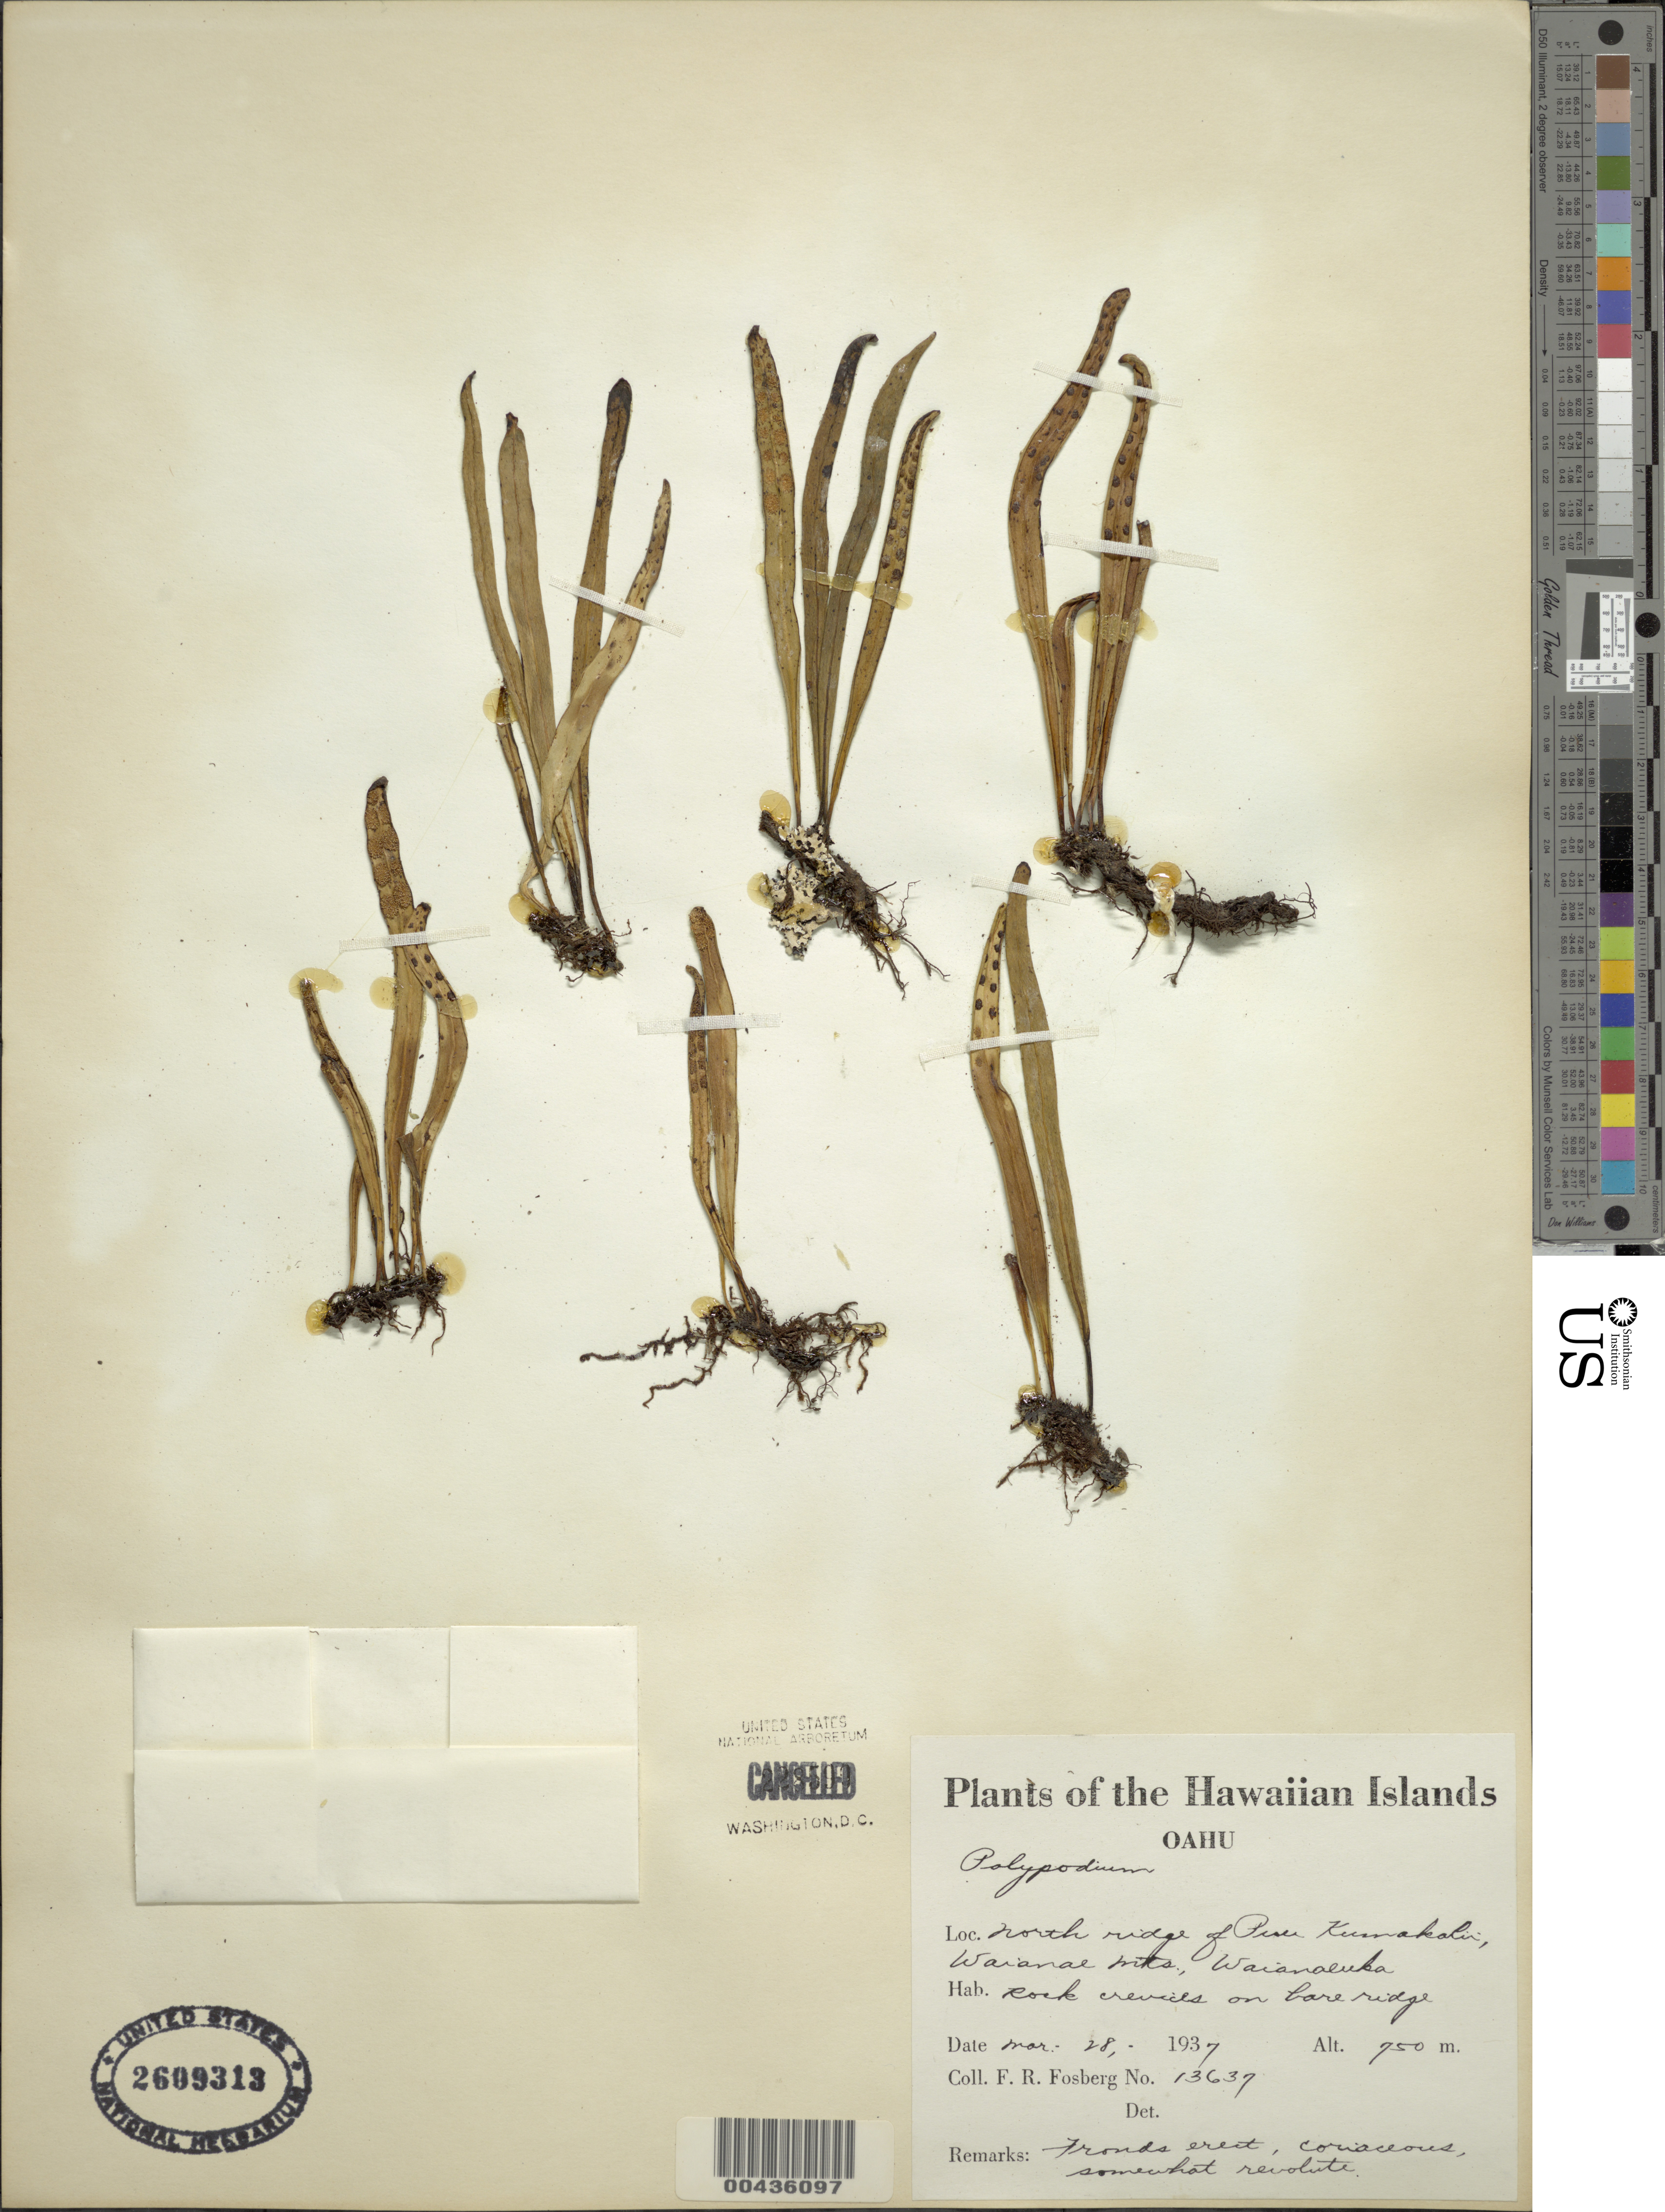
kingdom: Plantae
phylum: Tracheophyta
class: Polypodiopsida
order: Polypodiales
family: Polypodiaceae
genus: Lepisorus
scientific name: Lepisorus thunbergianus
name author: (Kaulf.) Ching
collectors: F. R. Fosberg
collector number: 13637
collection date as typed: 28 Mar 1937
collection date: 1937-03-28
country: United States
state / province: Hawaii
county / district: Honolulu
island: Oahu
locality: N ridge of Puu Kumakalii, Waianae Mts., Waianaeuka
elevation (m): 750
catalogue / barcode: US 2609313